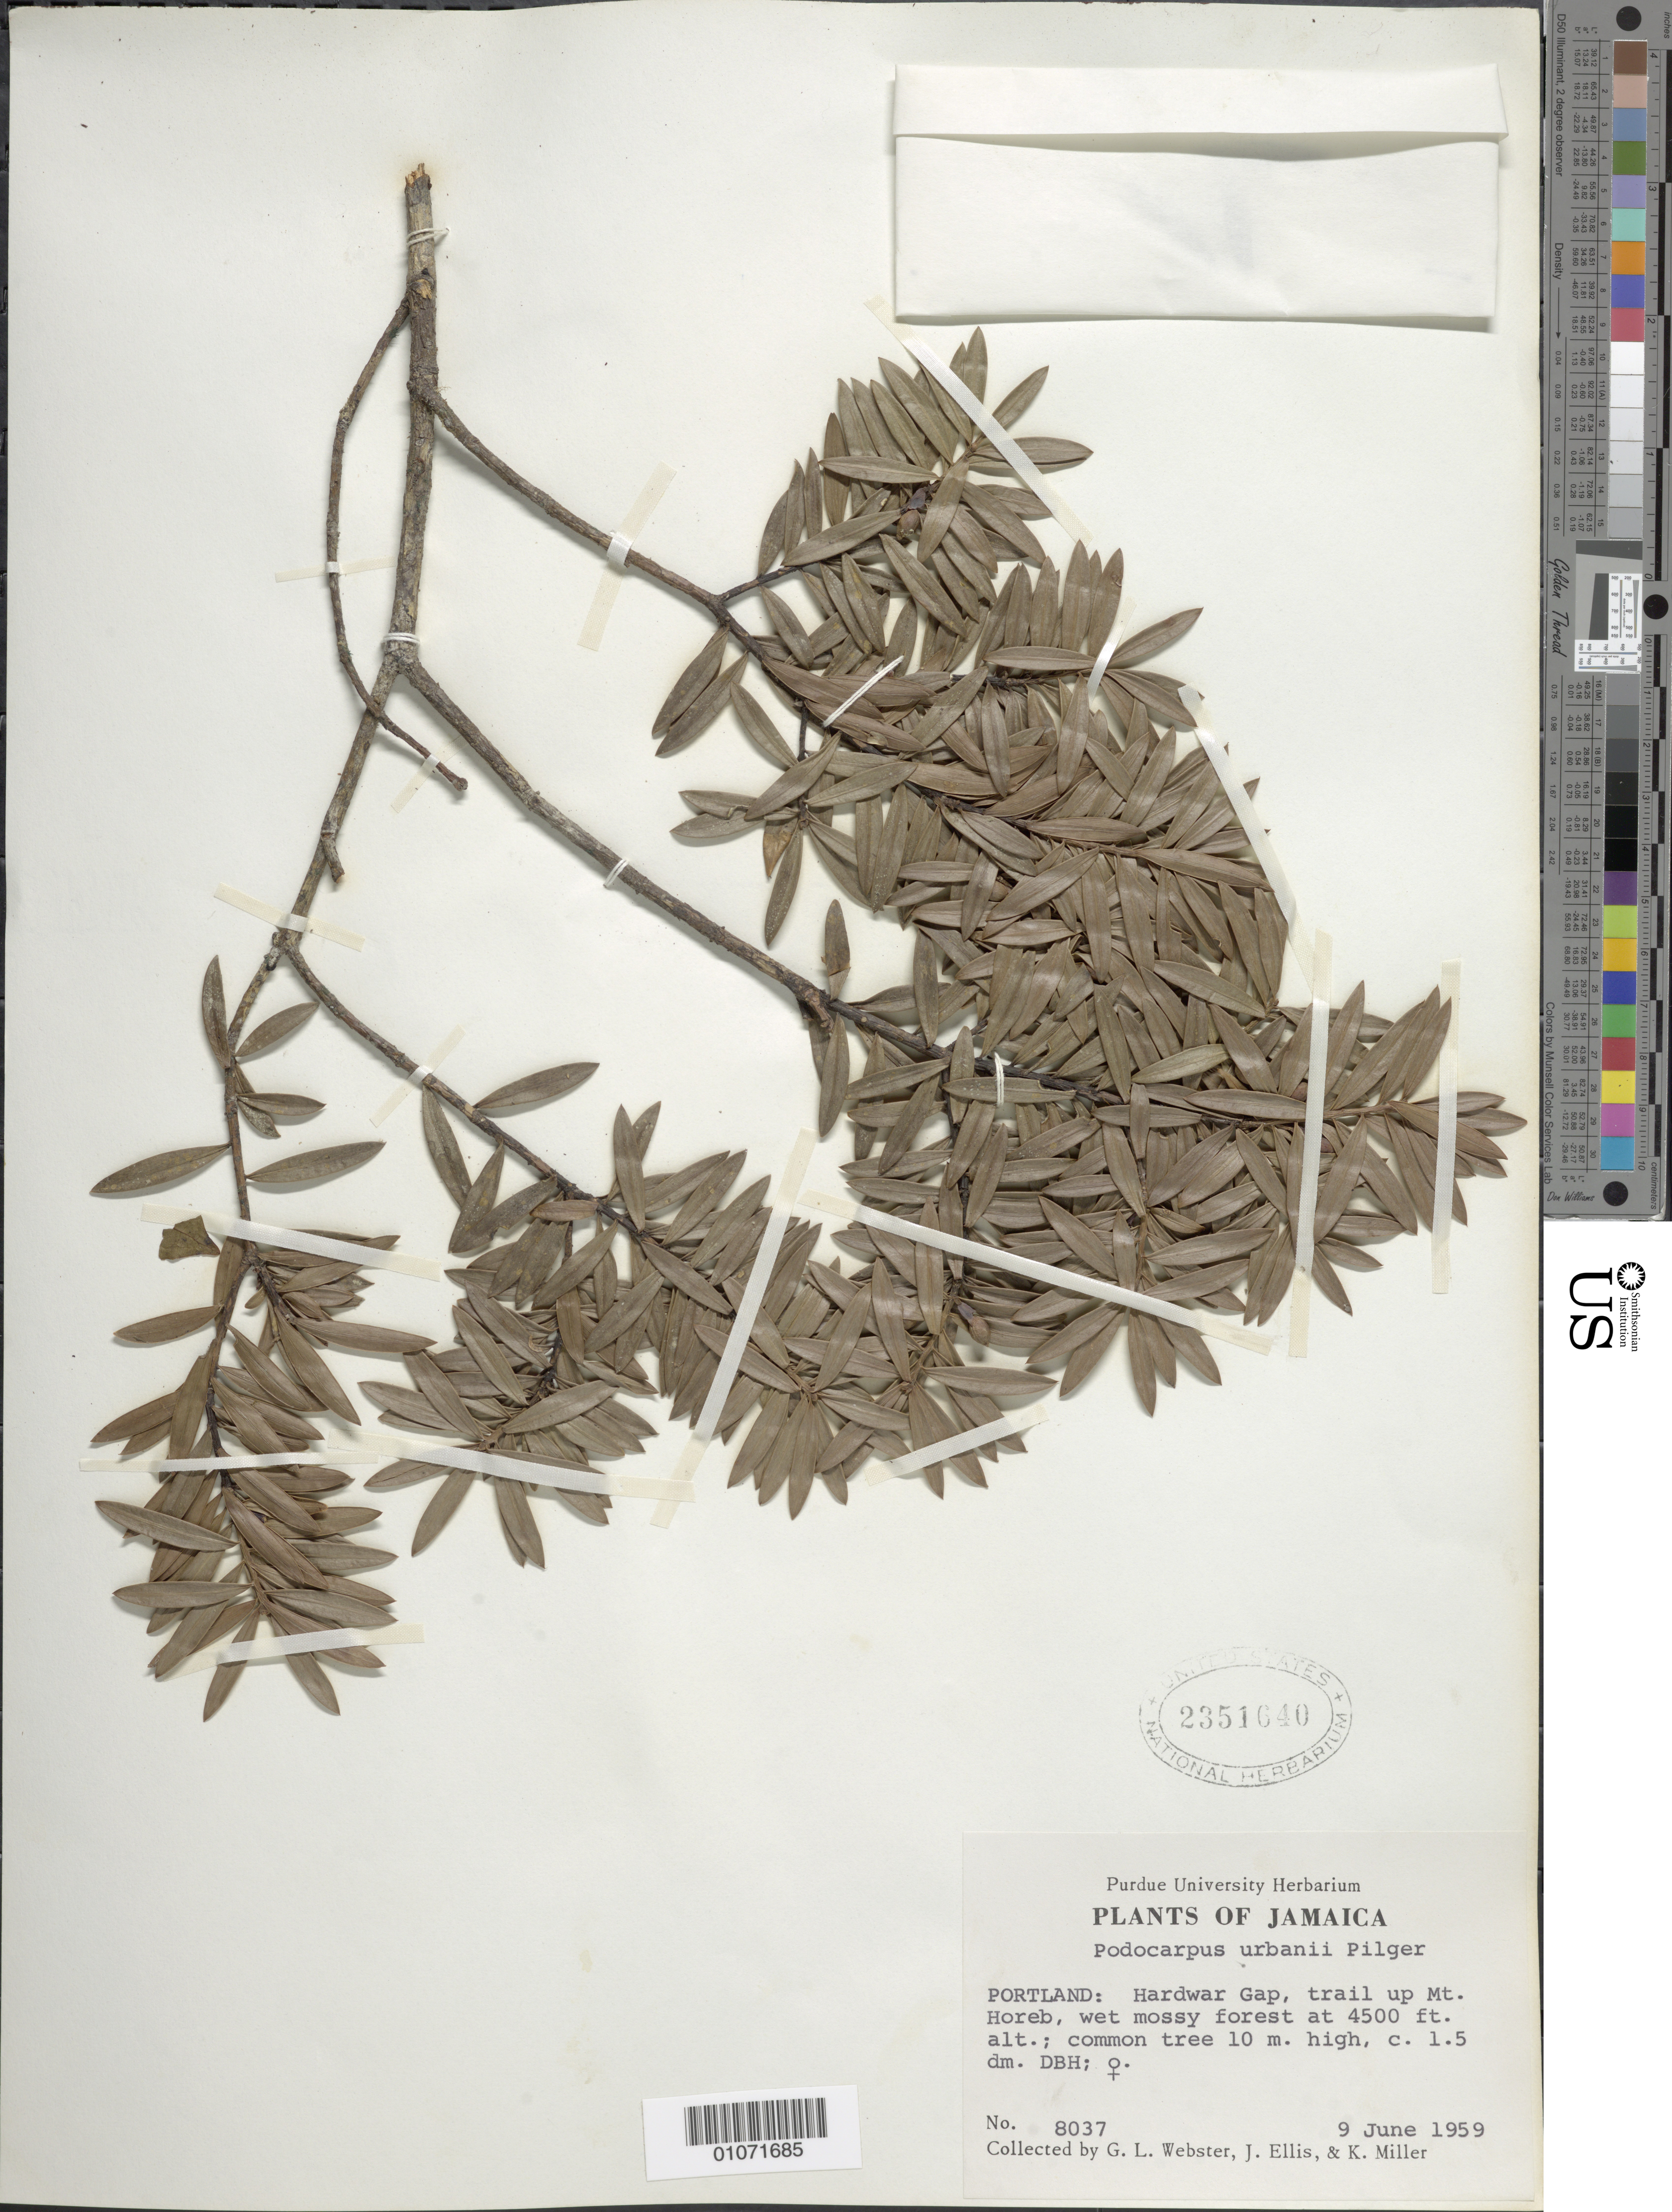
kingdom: Plantae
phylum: Tracheophyta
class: Pinopsida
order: Pinales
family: Podocarpaceae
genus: Podocarpus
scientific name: Podocarpus urbani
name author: Pilg.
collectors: G. L. Webster, J. Ellis & K. Miller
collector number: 8037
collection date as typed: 09 Jun 1959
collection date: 1959-06-09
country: Jamaica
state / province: Portland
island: Jamaica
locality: Hardwar GAp. trail up Mt. Horeb, wet mossy forest.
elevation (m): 1372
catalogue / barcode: US 2351040